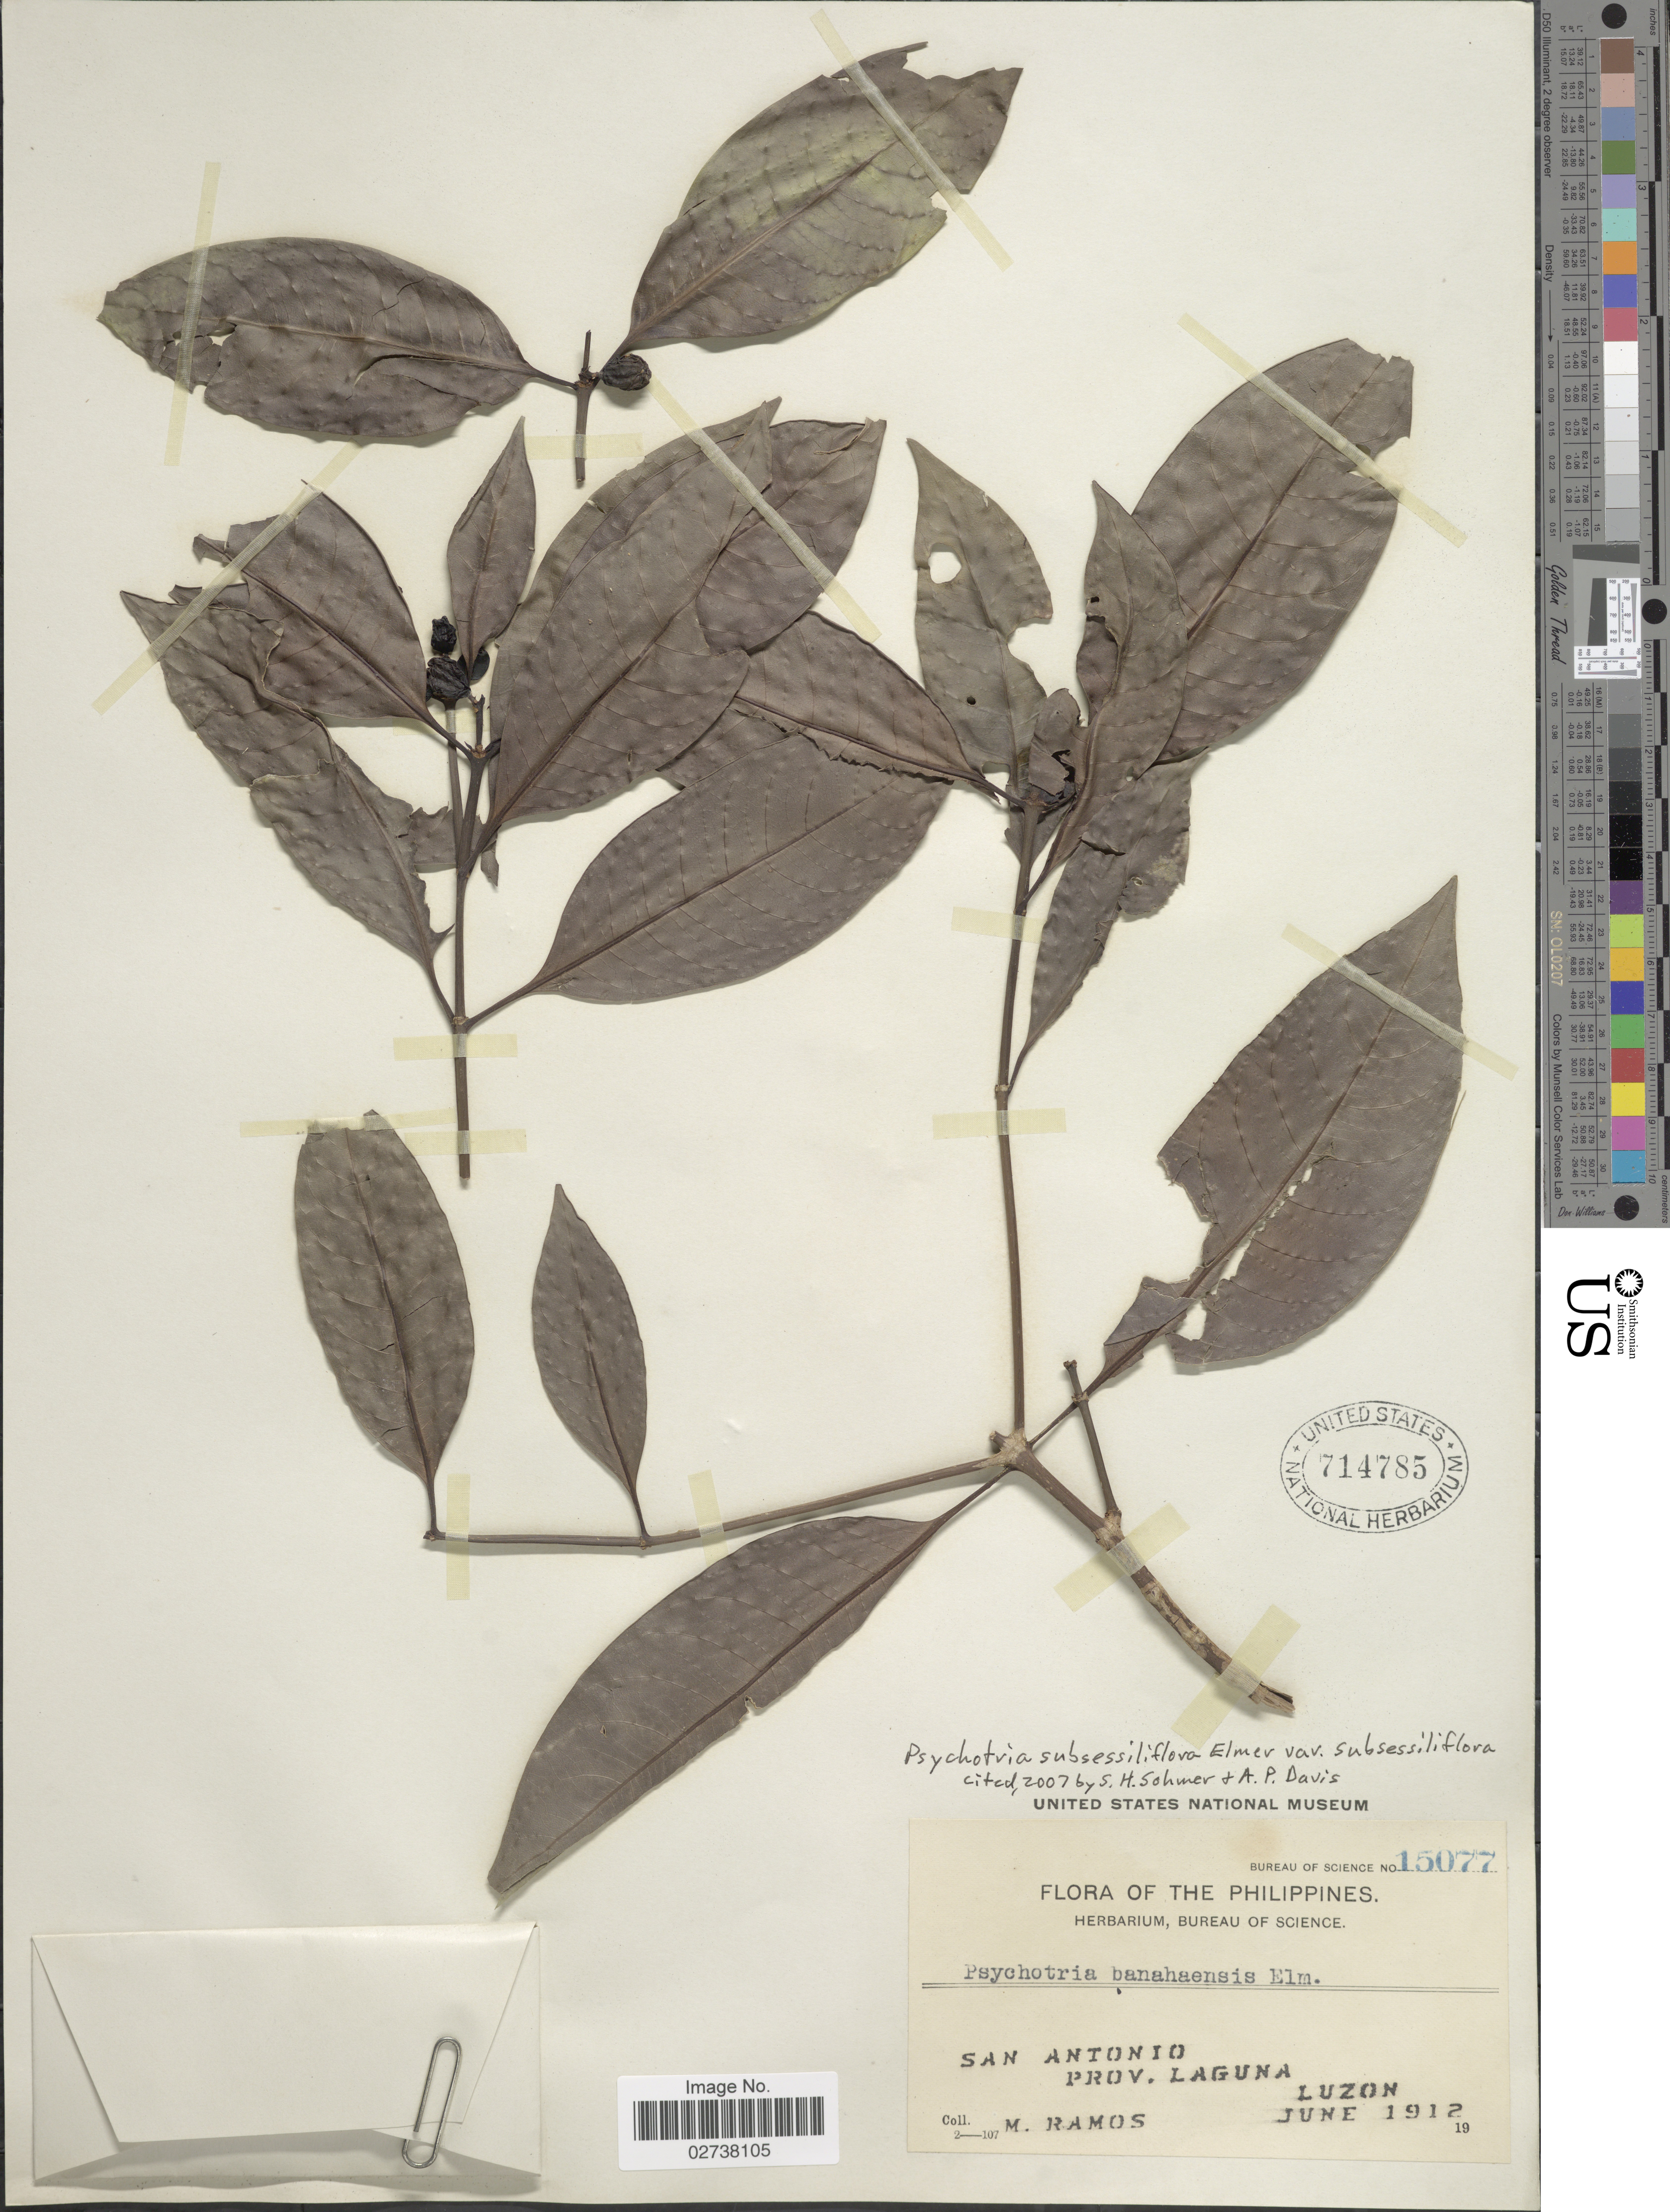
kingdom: Plantae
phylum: Tracheophyta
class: Magnoliopsida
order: Gentianales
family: Rubiaceae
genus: Psychotria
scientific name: Psychotria subsessiliflora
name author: Elmer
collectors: M. Ramos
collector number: Bureau of Science 15077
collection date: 1912-06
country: Philippines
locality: San Antonio, Prov. Laguna, Luzon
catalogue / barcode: US 714785